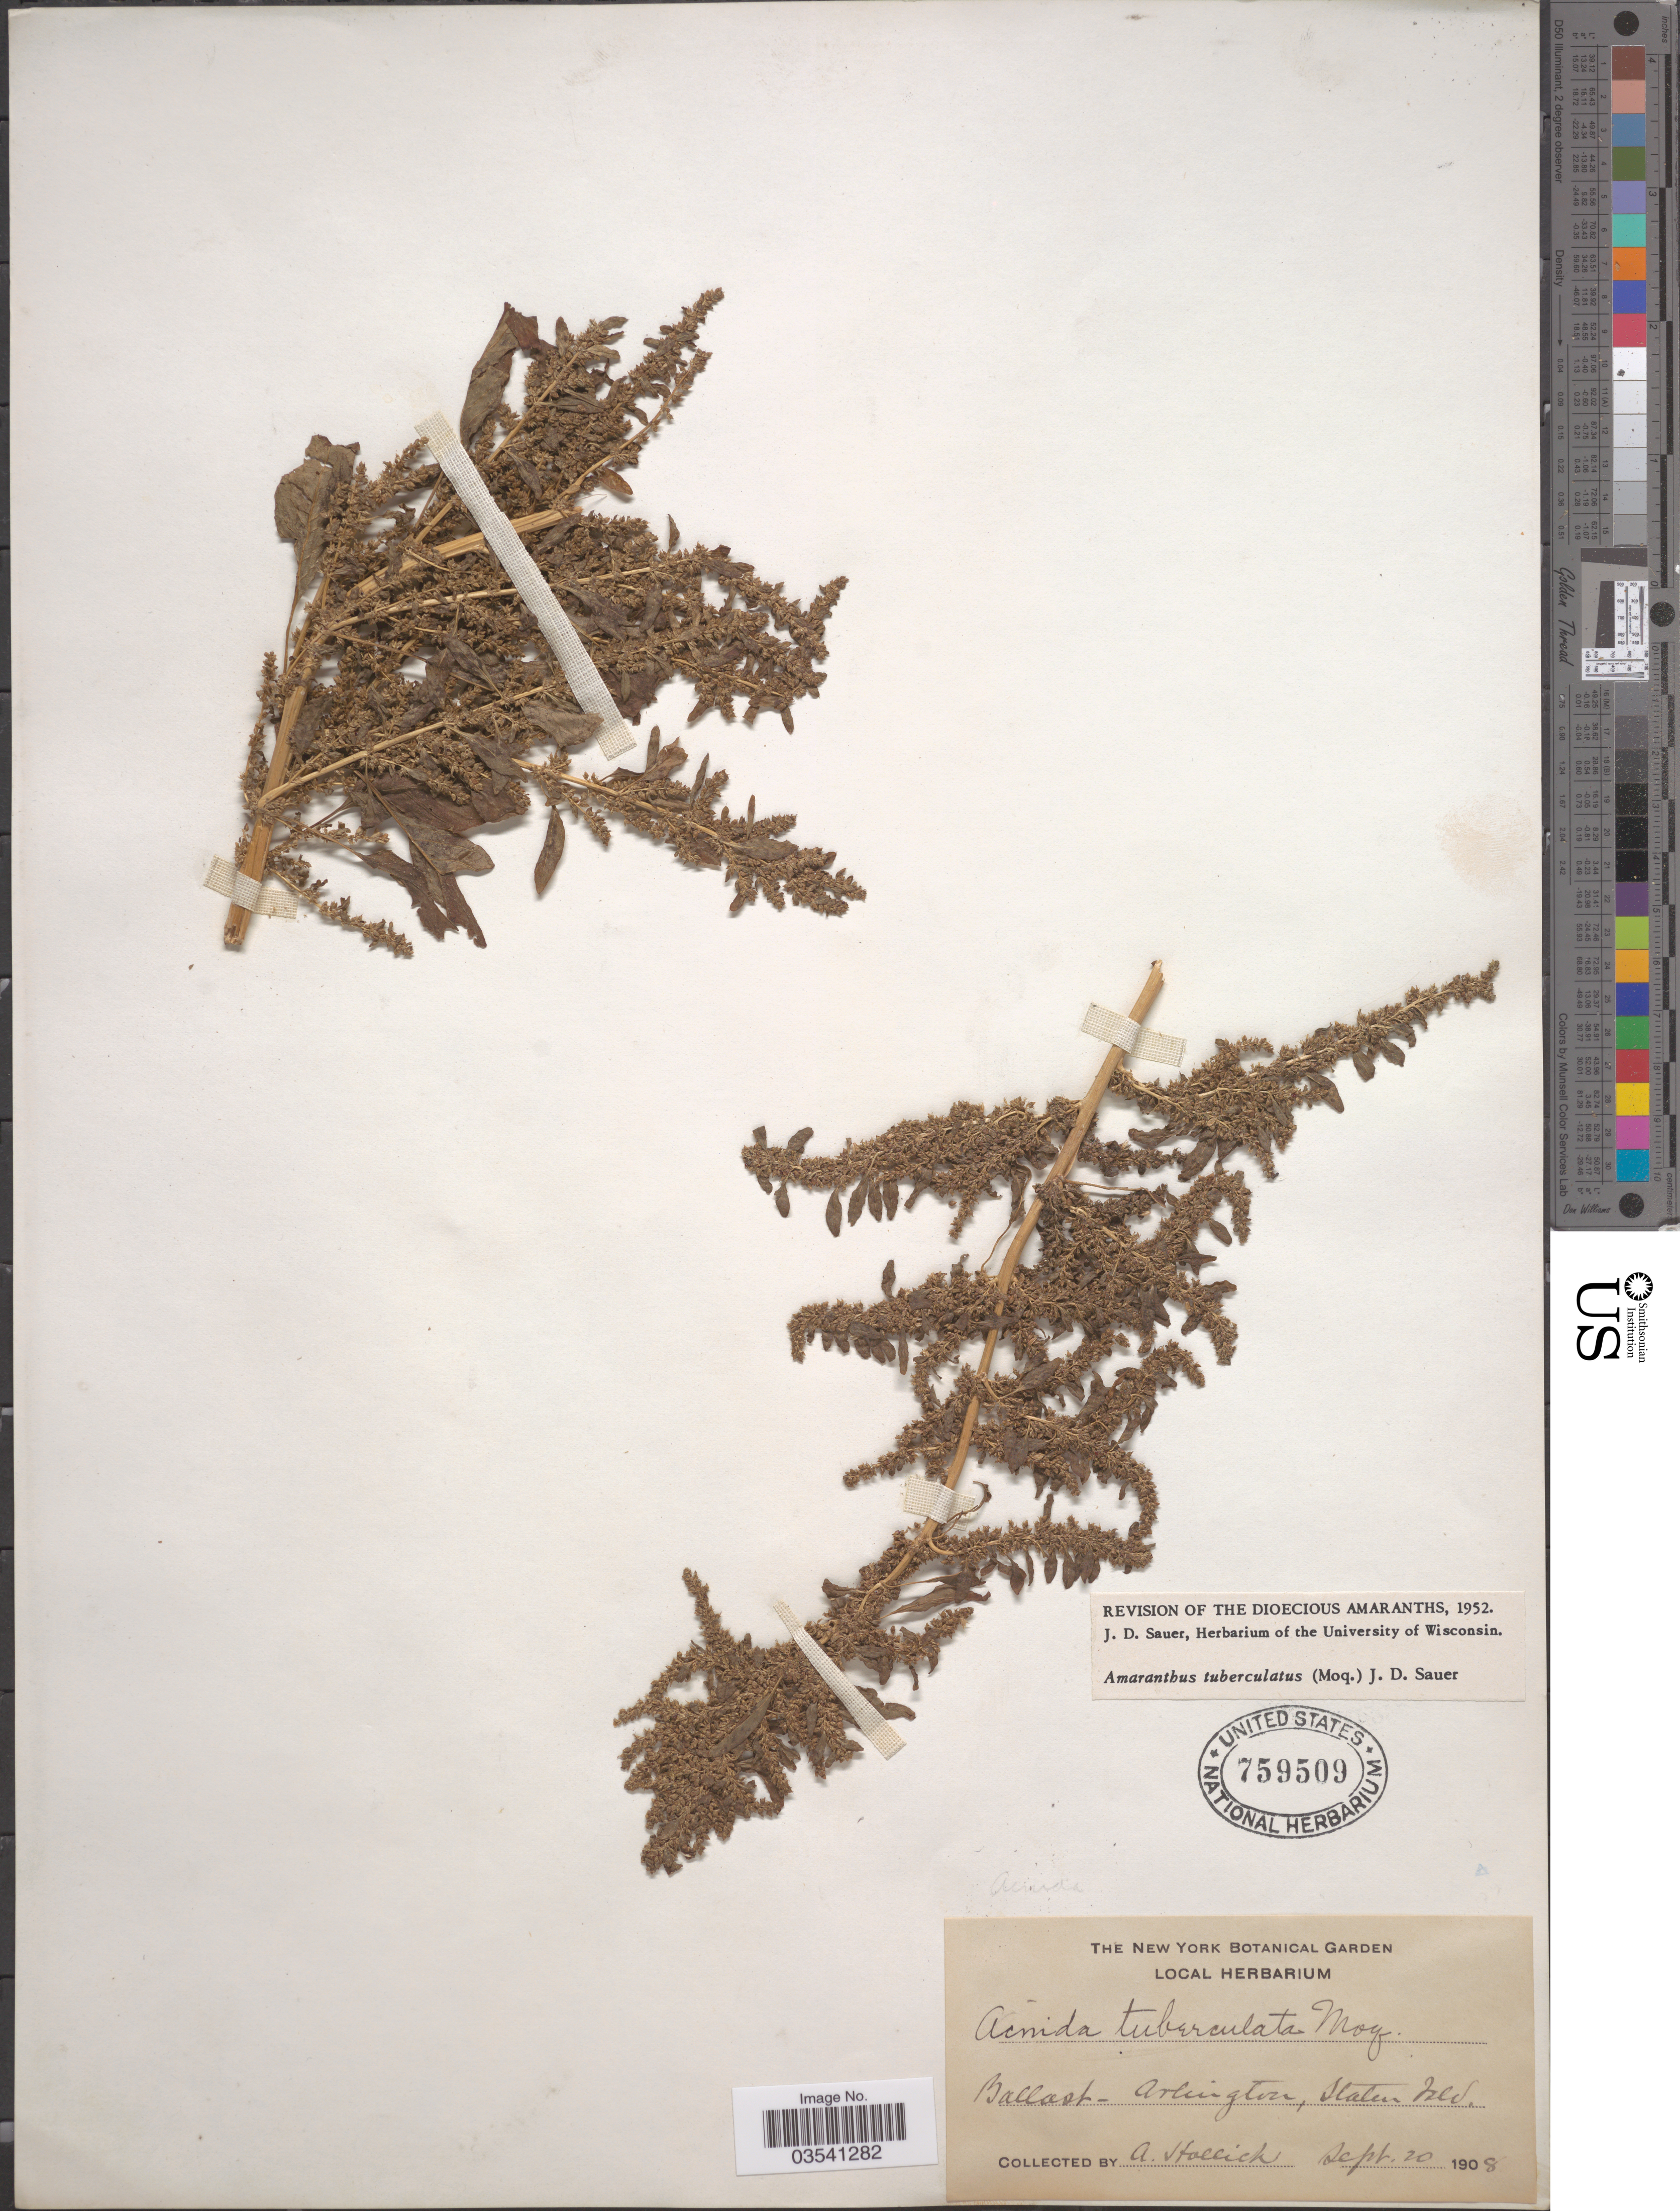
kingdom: Plantae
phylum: Tracheophyta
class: Magnoliopsida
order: Caryophyllales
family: Amaranthaceae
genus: Amaranthus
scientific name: Amaranthus tuberculatus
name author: (Moq.) J.D. Sauer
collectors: A. Hollick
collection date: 1908-09-20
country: United States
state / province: New York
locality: Ballast- Arlington, Staten Isld.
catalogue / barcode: US 759509